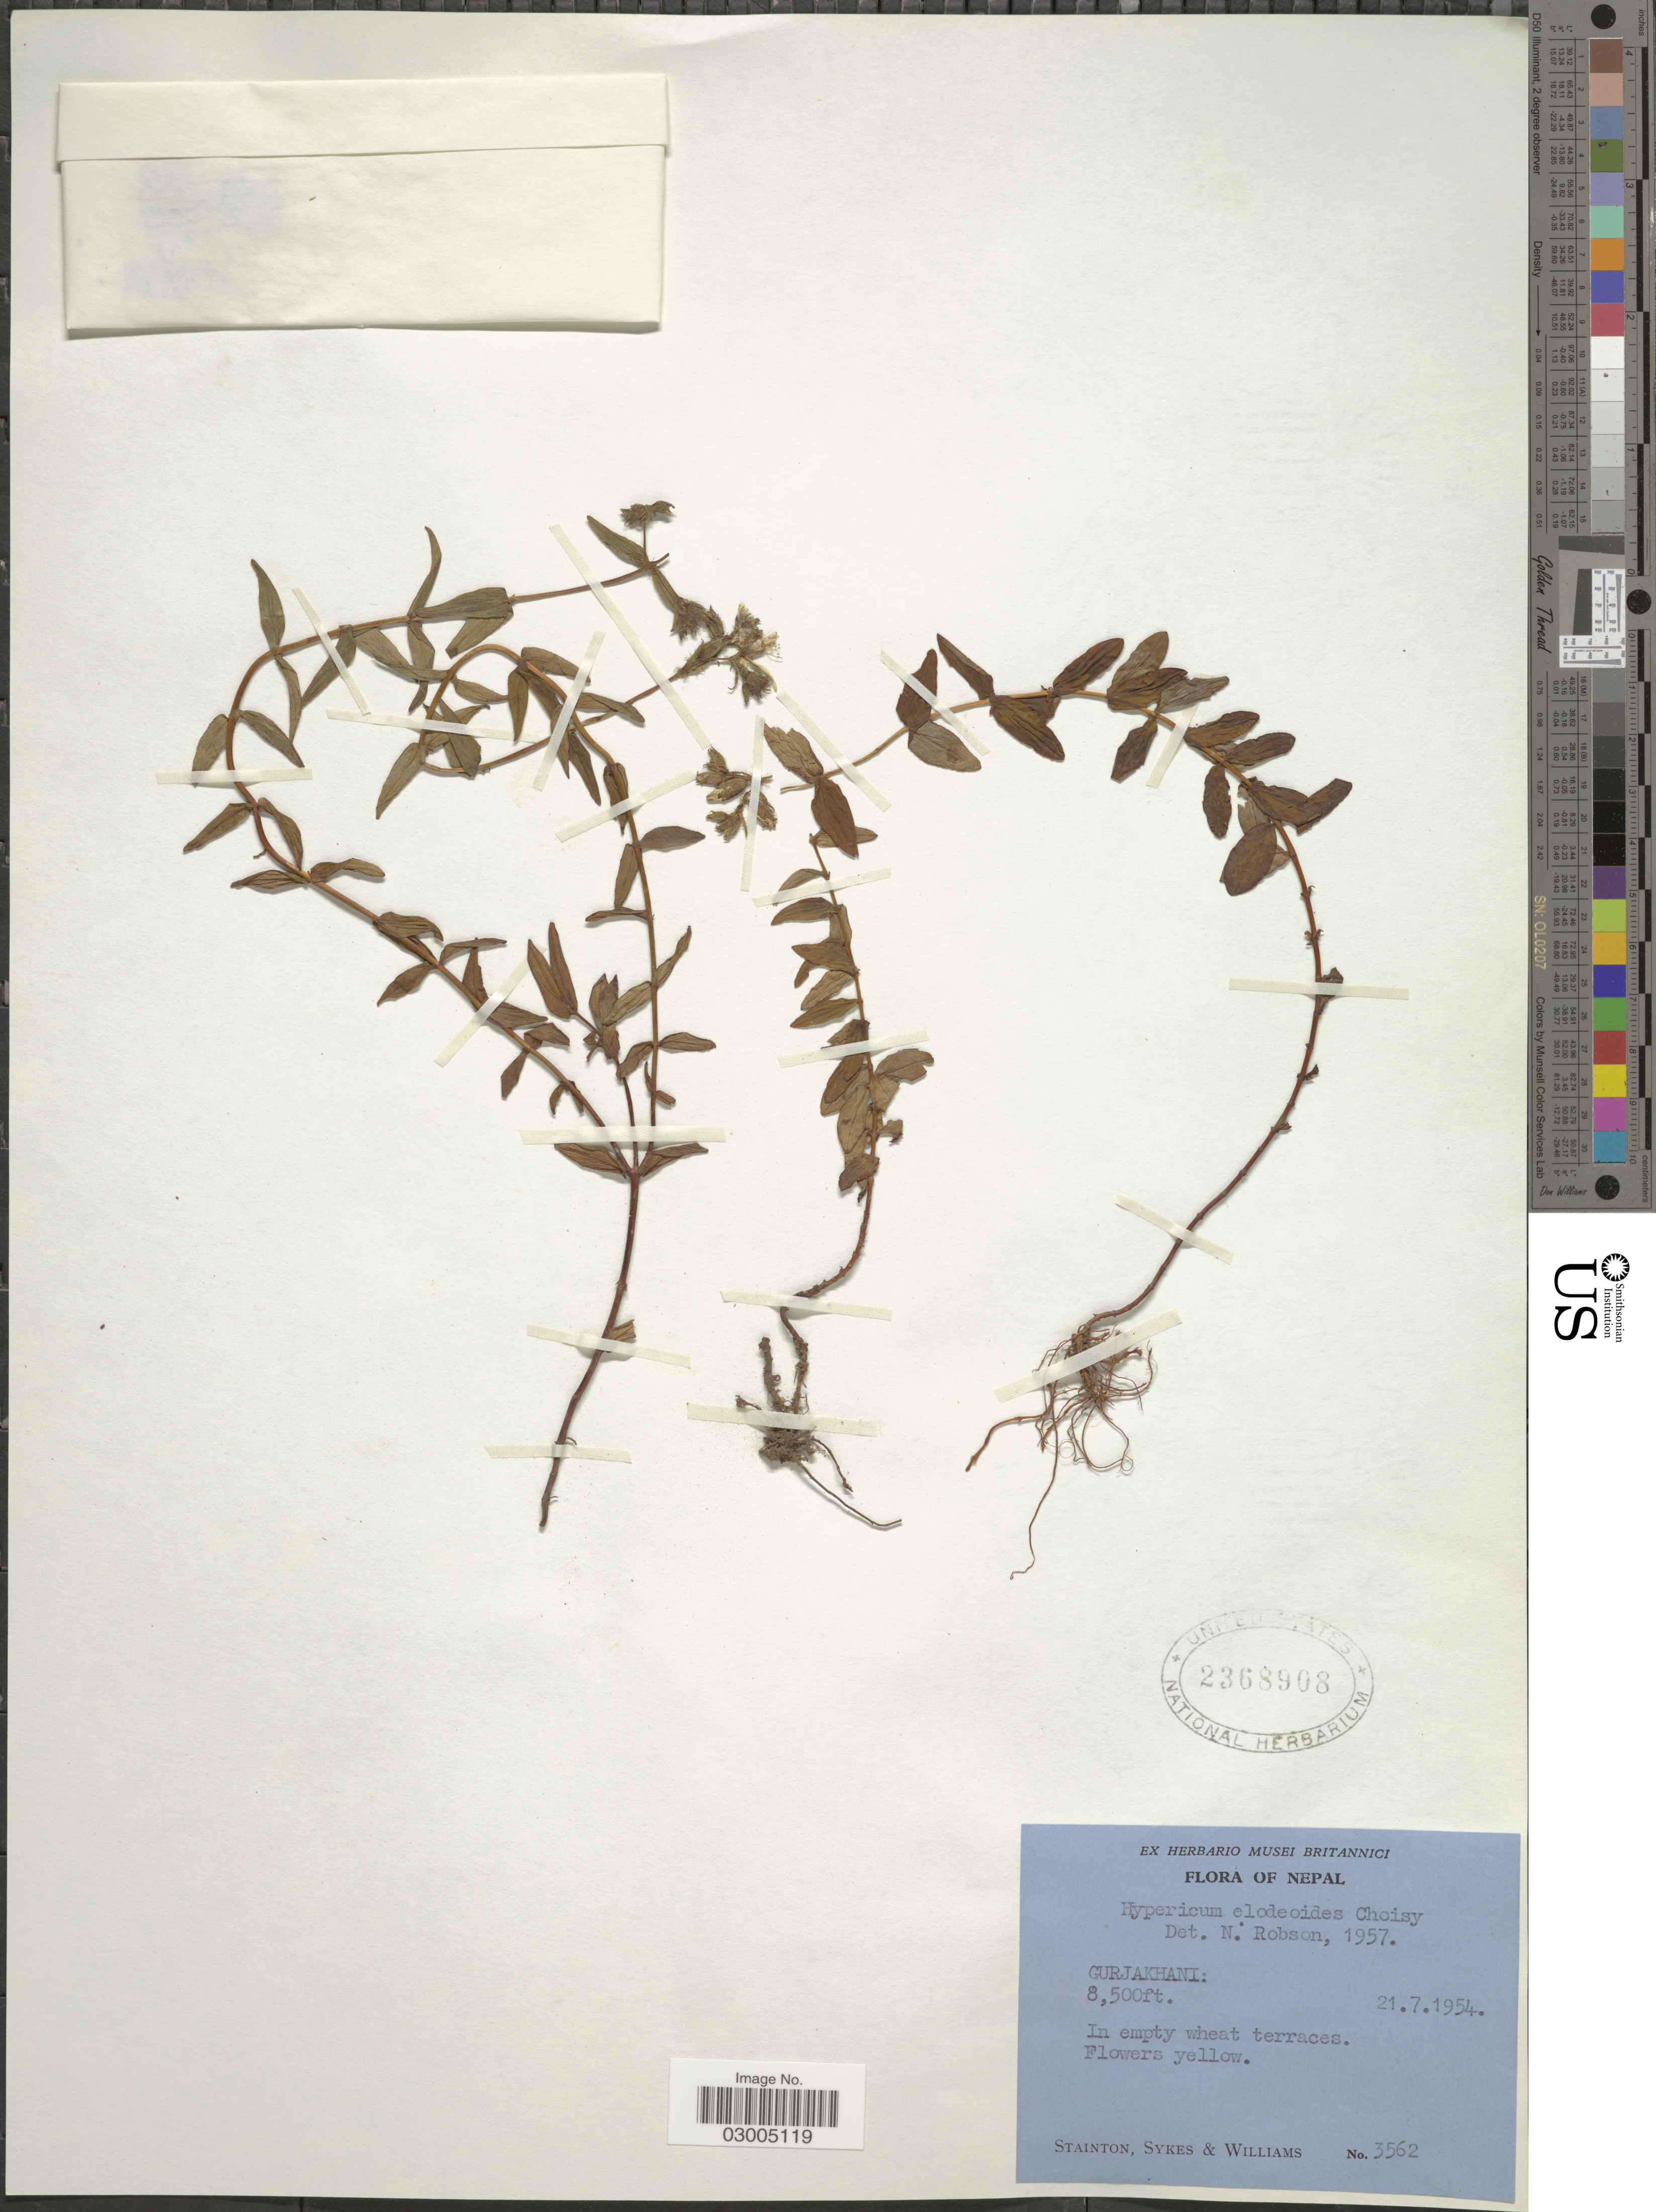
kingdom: Plantae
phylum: Tracheophyta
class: Magnoliopsida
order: Malpighiales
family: Hypericaceae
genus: Hypericum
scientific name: Hypericum elodeoides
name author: Choisy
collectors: -. Stainton, Sykes, -- & -- Williams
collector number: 3562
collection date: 1954-07-21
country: Nepal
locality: Gurjakhani.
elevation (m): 2591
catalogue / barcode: US 2368908